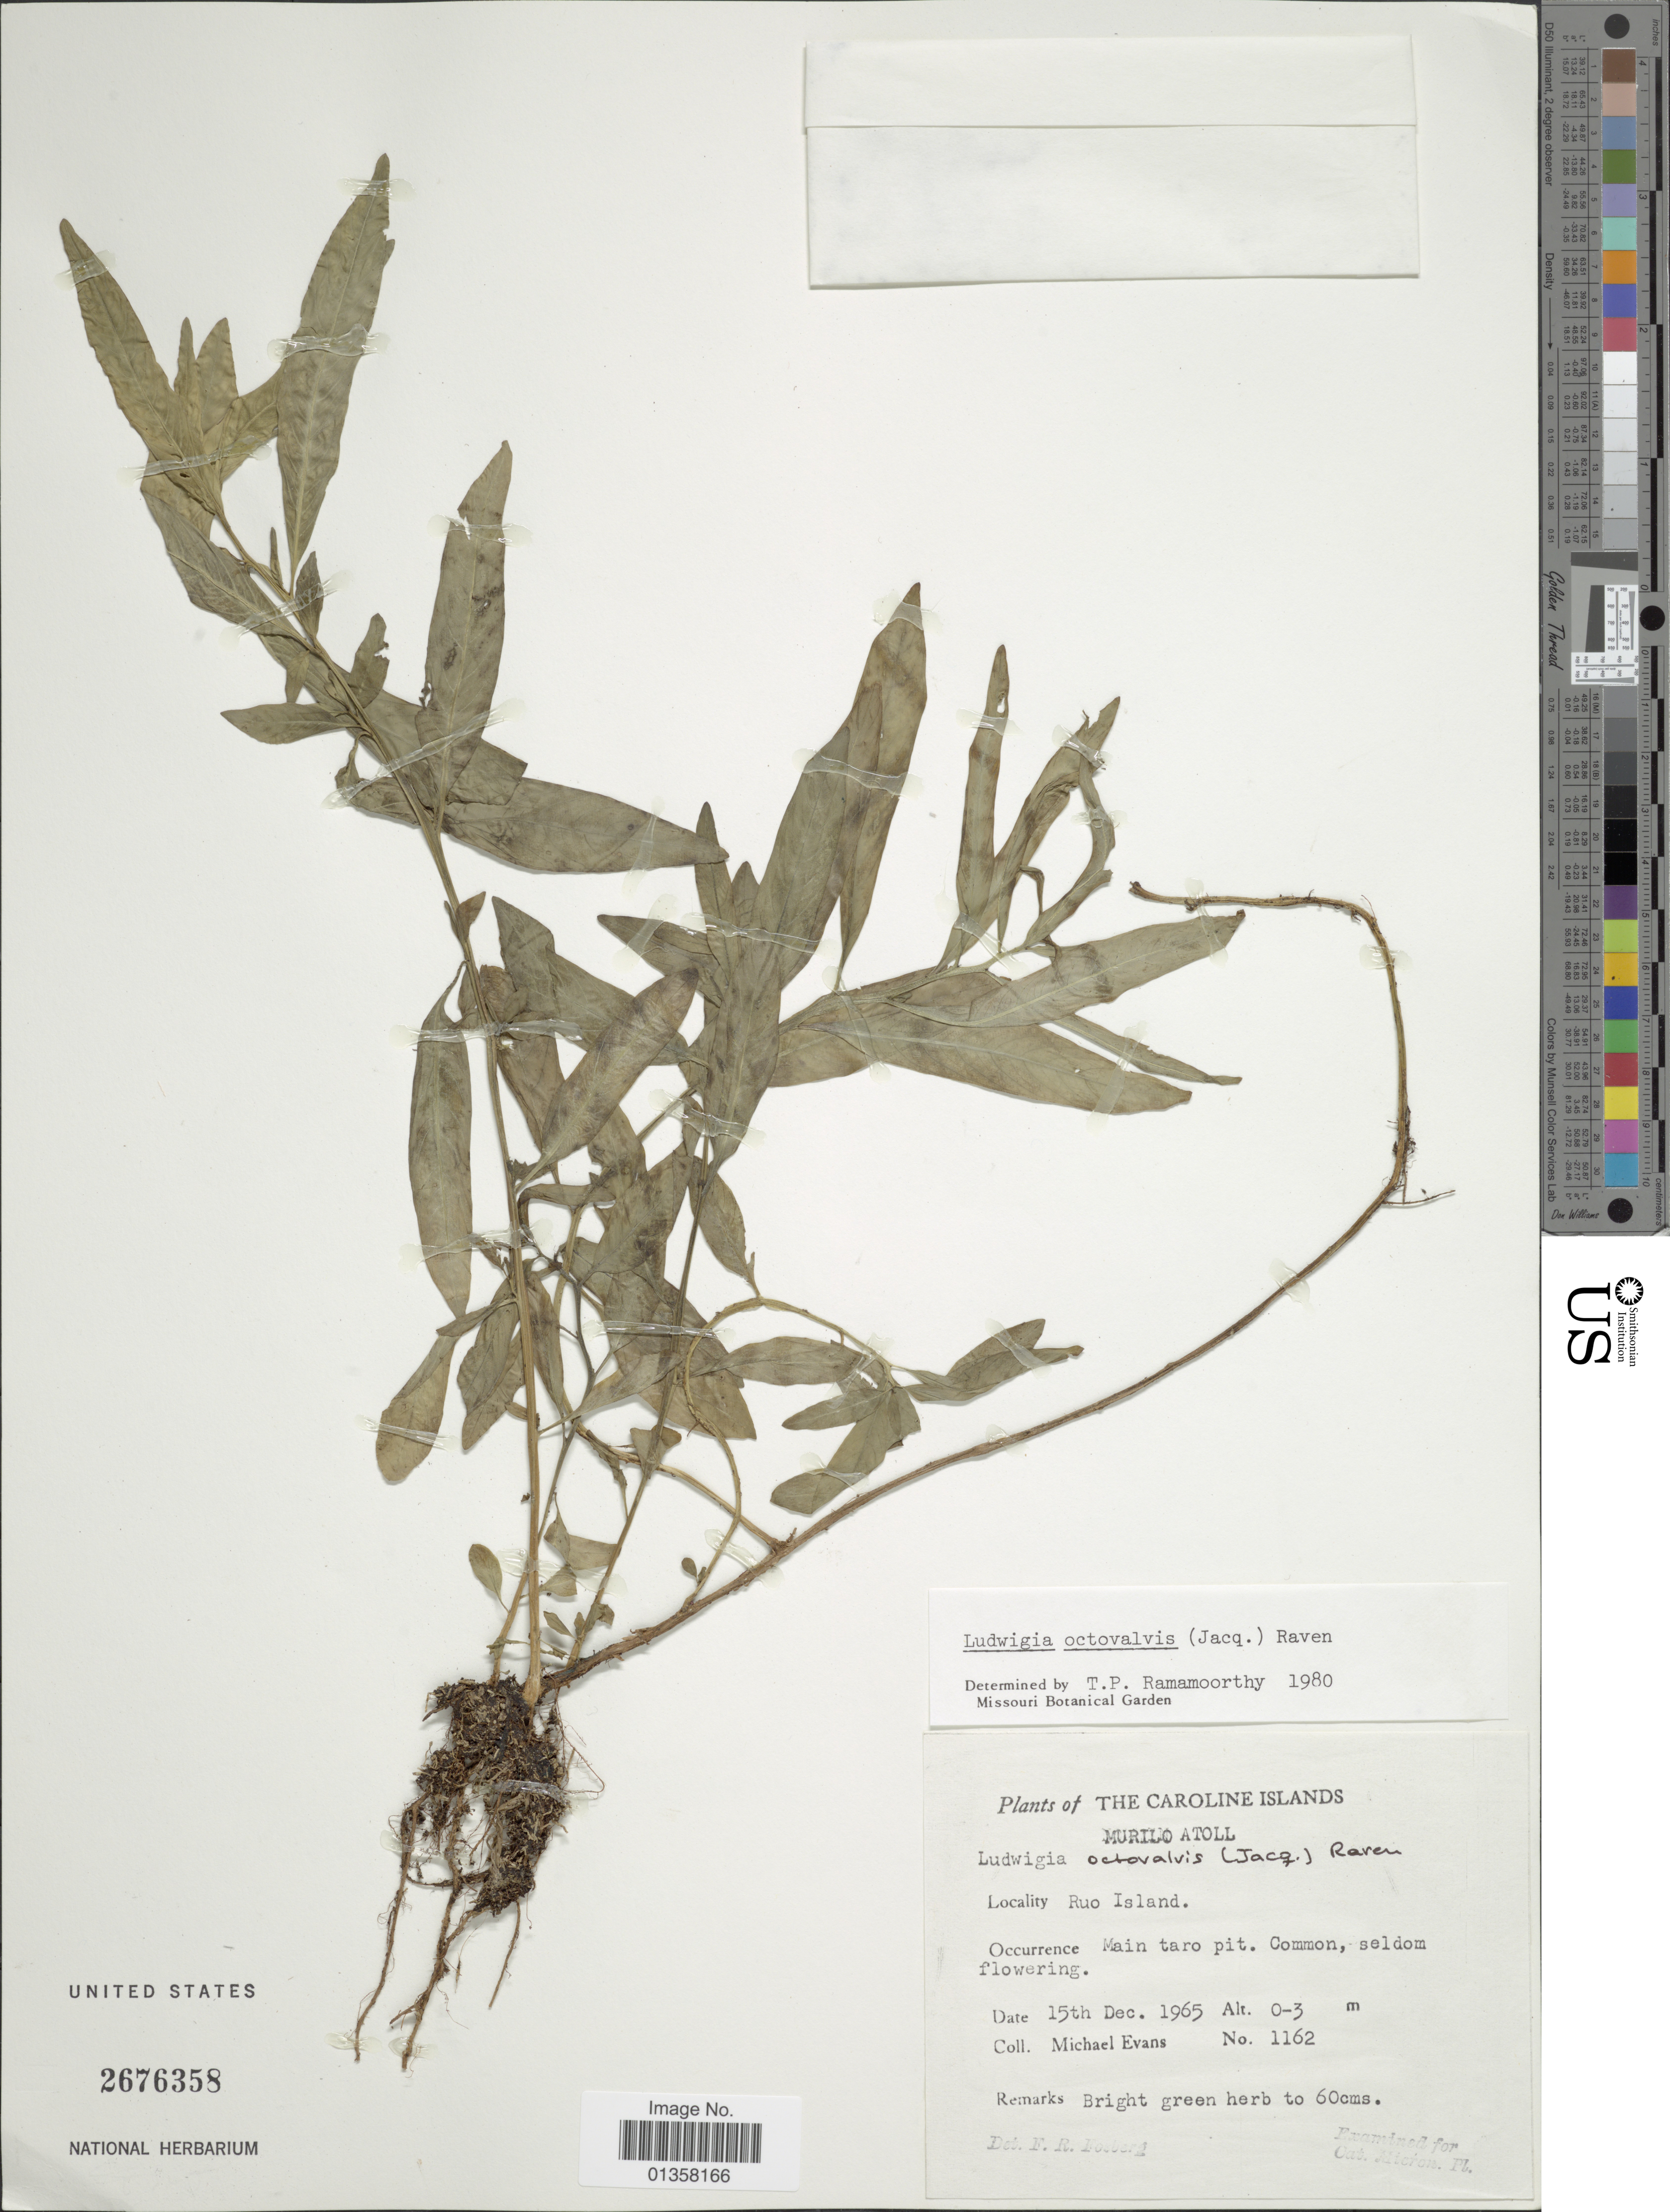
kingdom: Plantae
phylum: Tracheophyta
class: Magnoliopsida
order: Myrtales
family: Onagraceae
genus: Ludwigia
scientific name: Ludwigia octovalvis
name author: (Jacq.) P.H. Raven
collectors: M. Evans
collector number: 1162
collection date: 1965-12-15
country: Micronesia, Federated States of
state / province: Truk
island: Murilo Atoll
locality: Murilo Atoll, Ruo Island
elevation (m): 0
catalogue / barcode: US 2676358